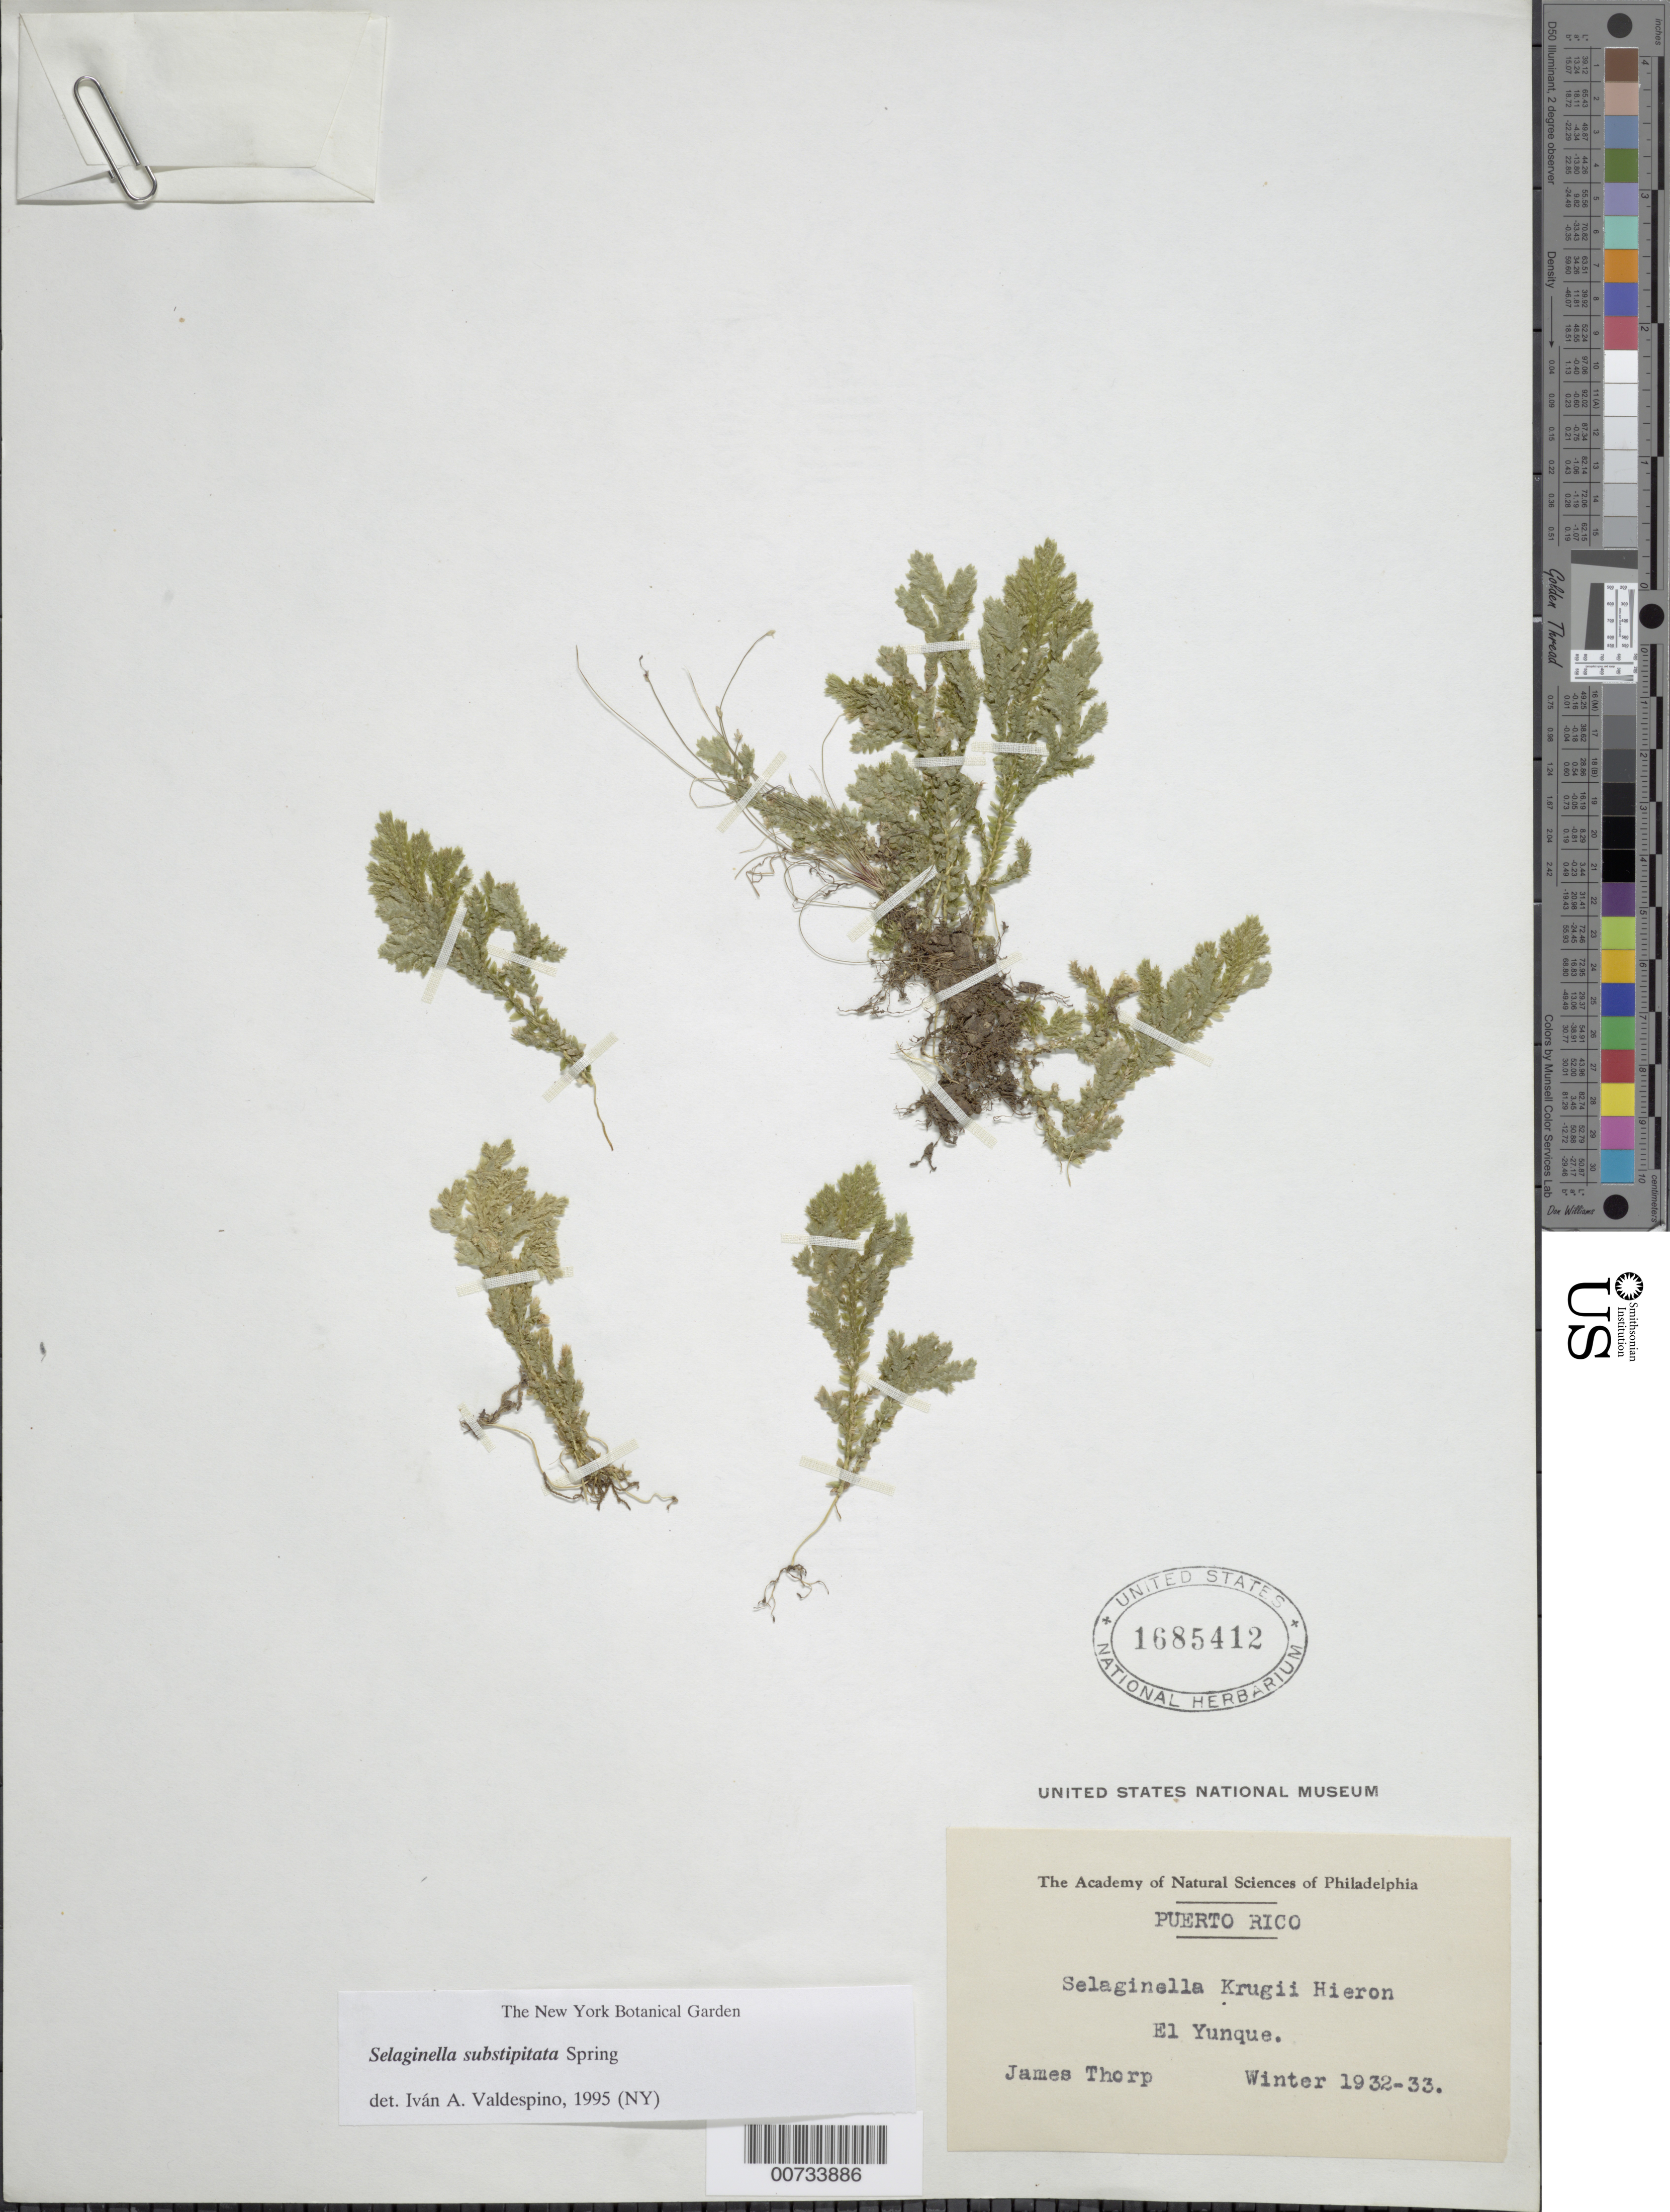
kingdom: Plantae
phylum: Tracheophyta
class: Lycopodiopsida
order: Selaginellales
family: Selaginellaceae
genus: Selaginella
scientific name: Selaginella substipitata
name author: Spring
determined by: Valdespino, I. A., (PMA), Universidad de Panama (PANAMA)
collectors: J. Thorp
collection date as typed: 1932 to -- --- 1933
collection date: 1932/1933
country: Puerto Rico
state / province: Río Grande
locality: El Yunque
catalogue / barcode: US 1685412